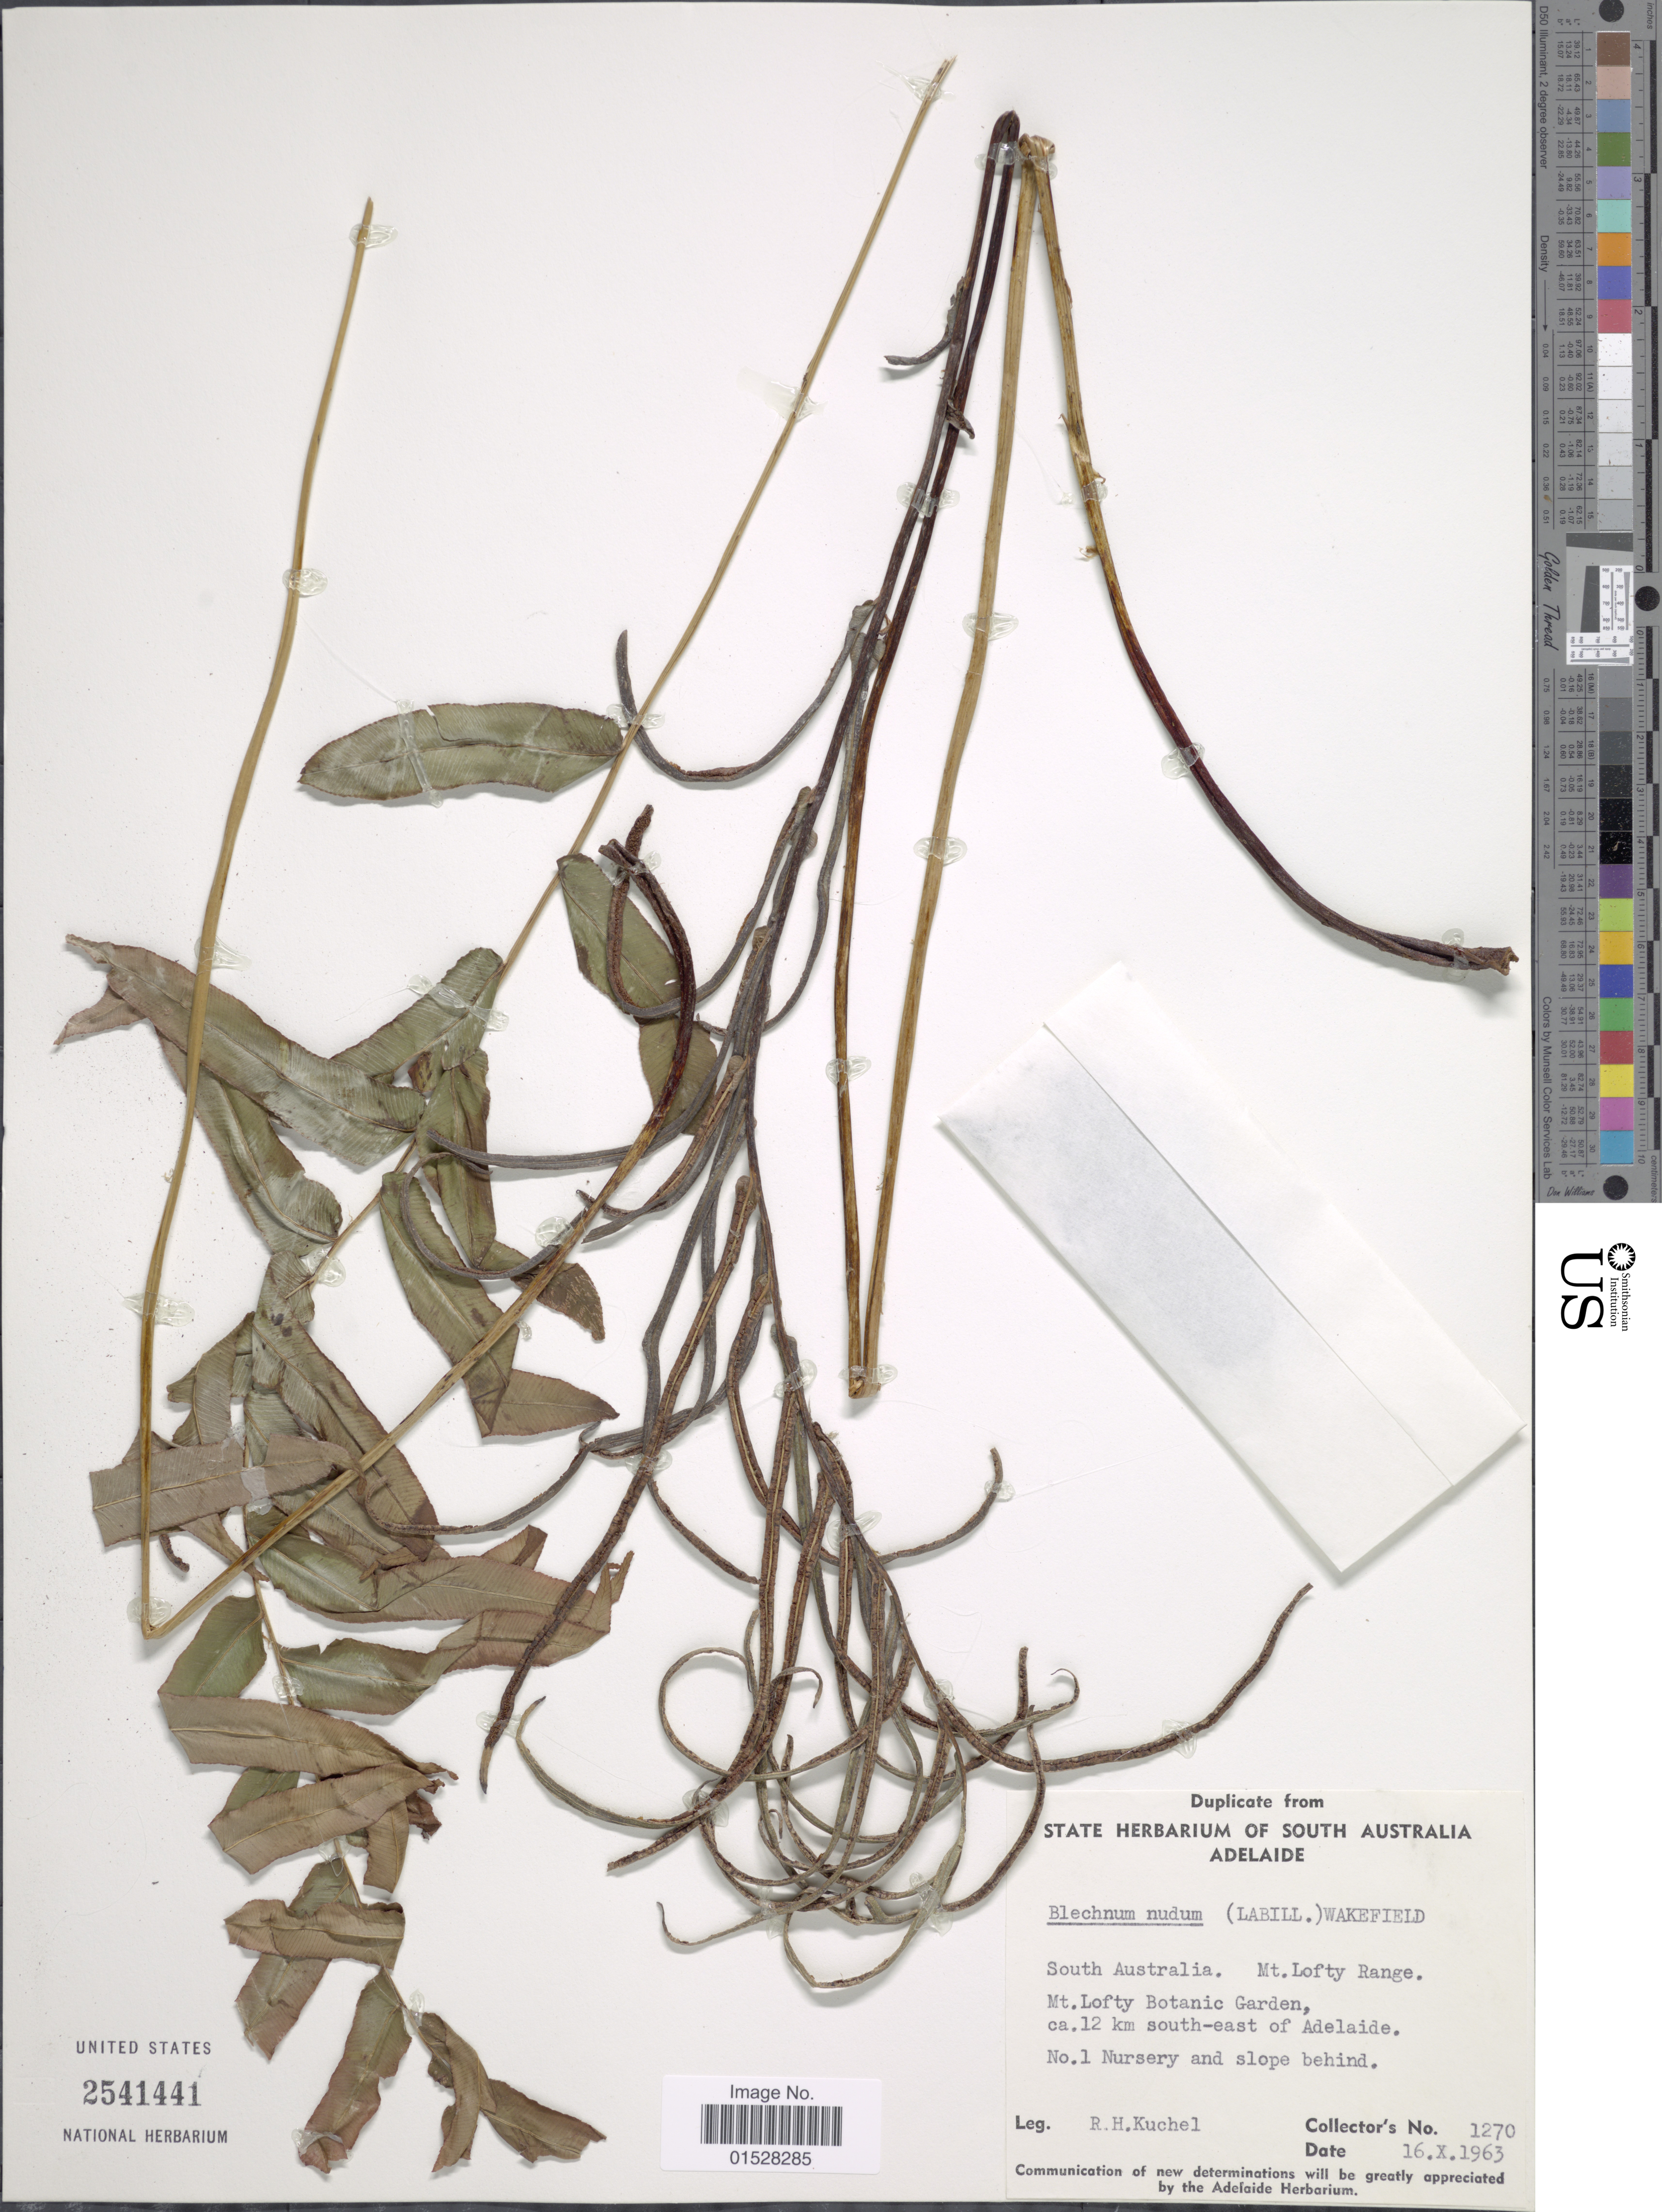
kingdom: Plantae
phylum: Tracheophyta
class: Polypodiopsida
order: Polypodiales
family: Blechnaceae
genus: Blechnum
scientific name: Blechnum ambiguum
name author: Kaulf. ex C. Presl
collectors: R. Kuchel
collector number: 1270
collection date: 1963-10-16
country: Australia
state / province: South Australia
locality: Mt. Lofty Range, Mt. Lofty Botanic Garden, ca. 12 km south-east of Adelaide, No. 1 Nursery and slope behind.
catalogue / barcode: US 2541441